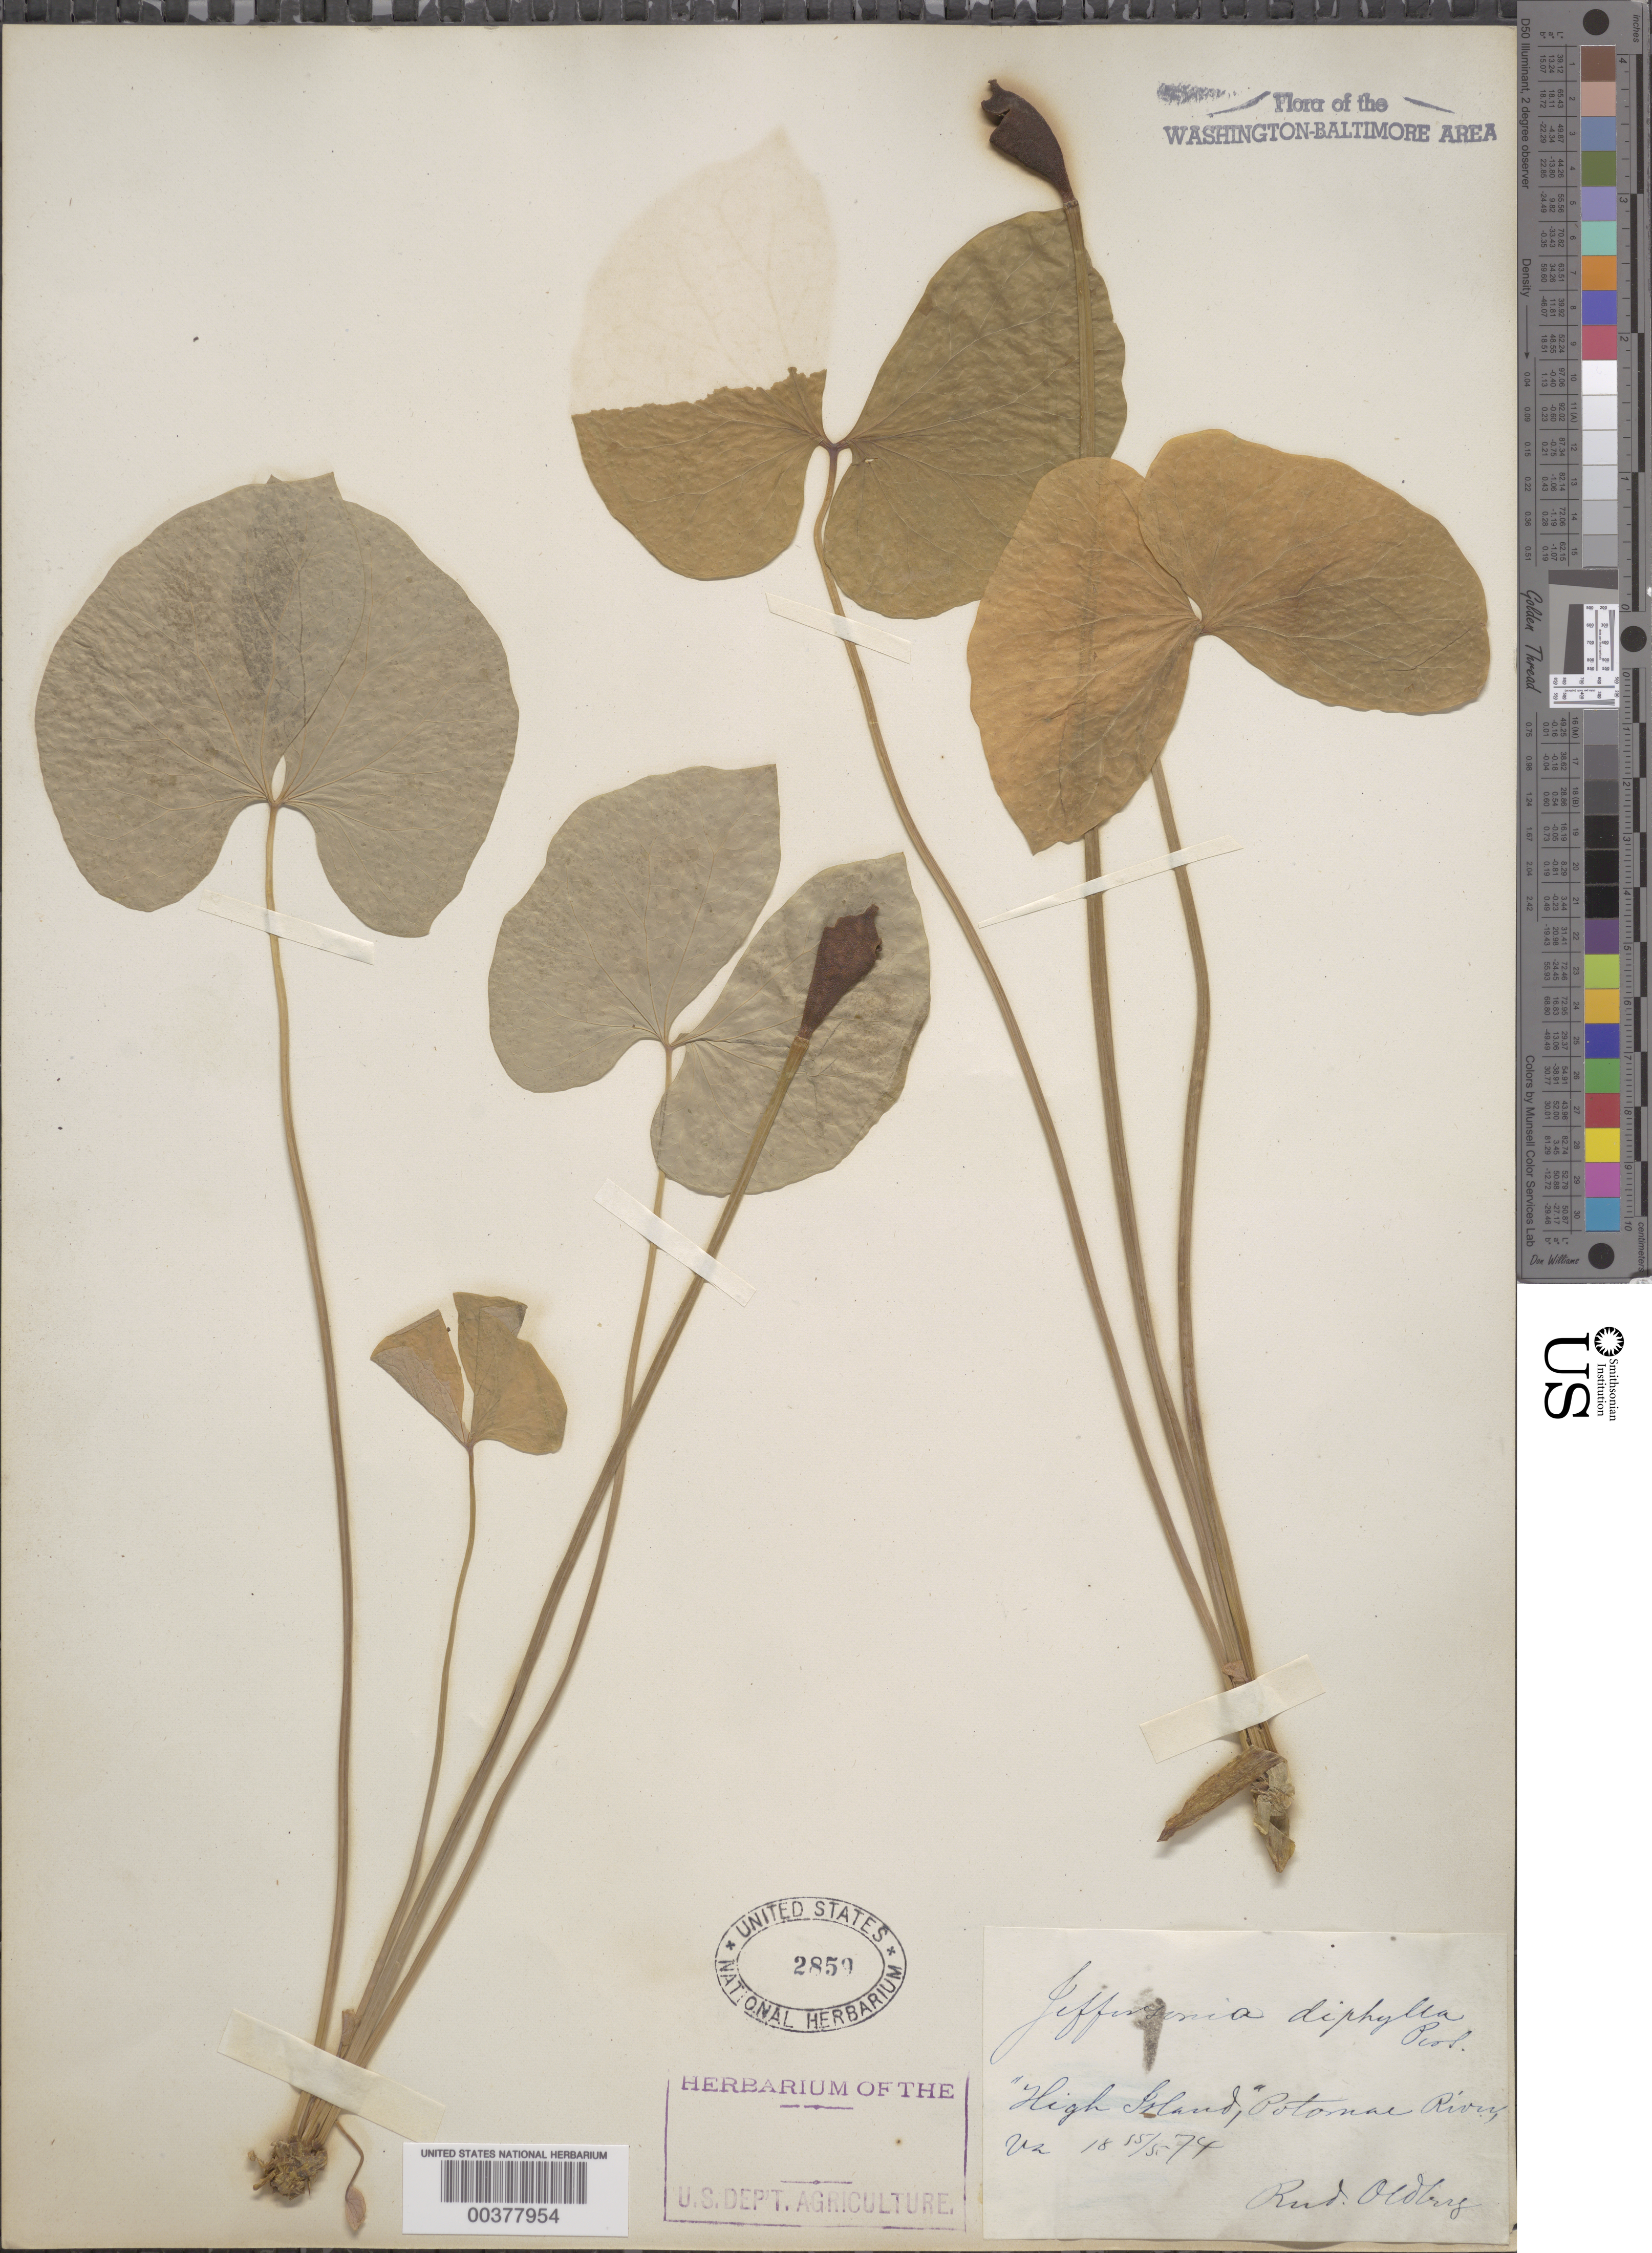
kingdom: Plantae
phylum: Tracheophyta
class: Magnoliopsida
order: Ranunculales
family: Berberidaceae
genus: Jeffersonia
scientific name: Jeffersonia diphylla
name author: (L.) Pers.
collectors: R. Oldberg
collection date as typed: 15 May 1874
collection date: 1874-05-15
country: United States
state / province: Maryland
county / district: Montgomery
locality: High Island C. & O. Canal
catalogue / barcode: US 2859